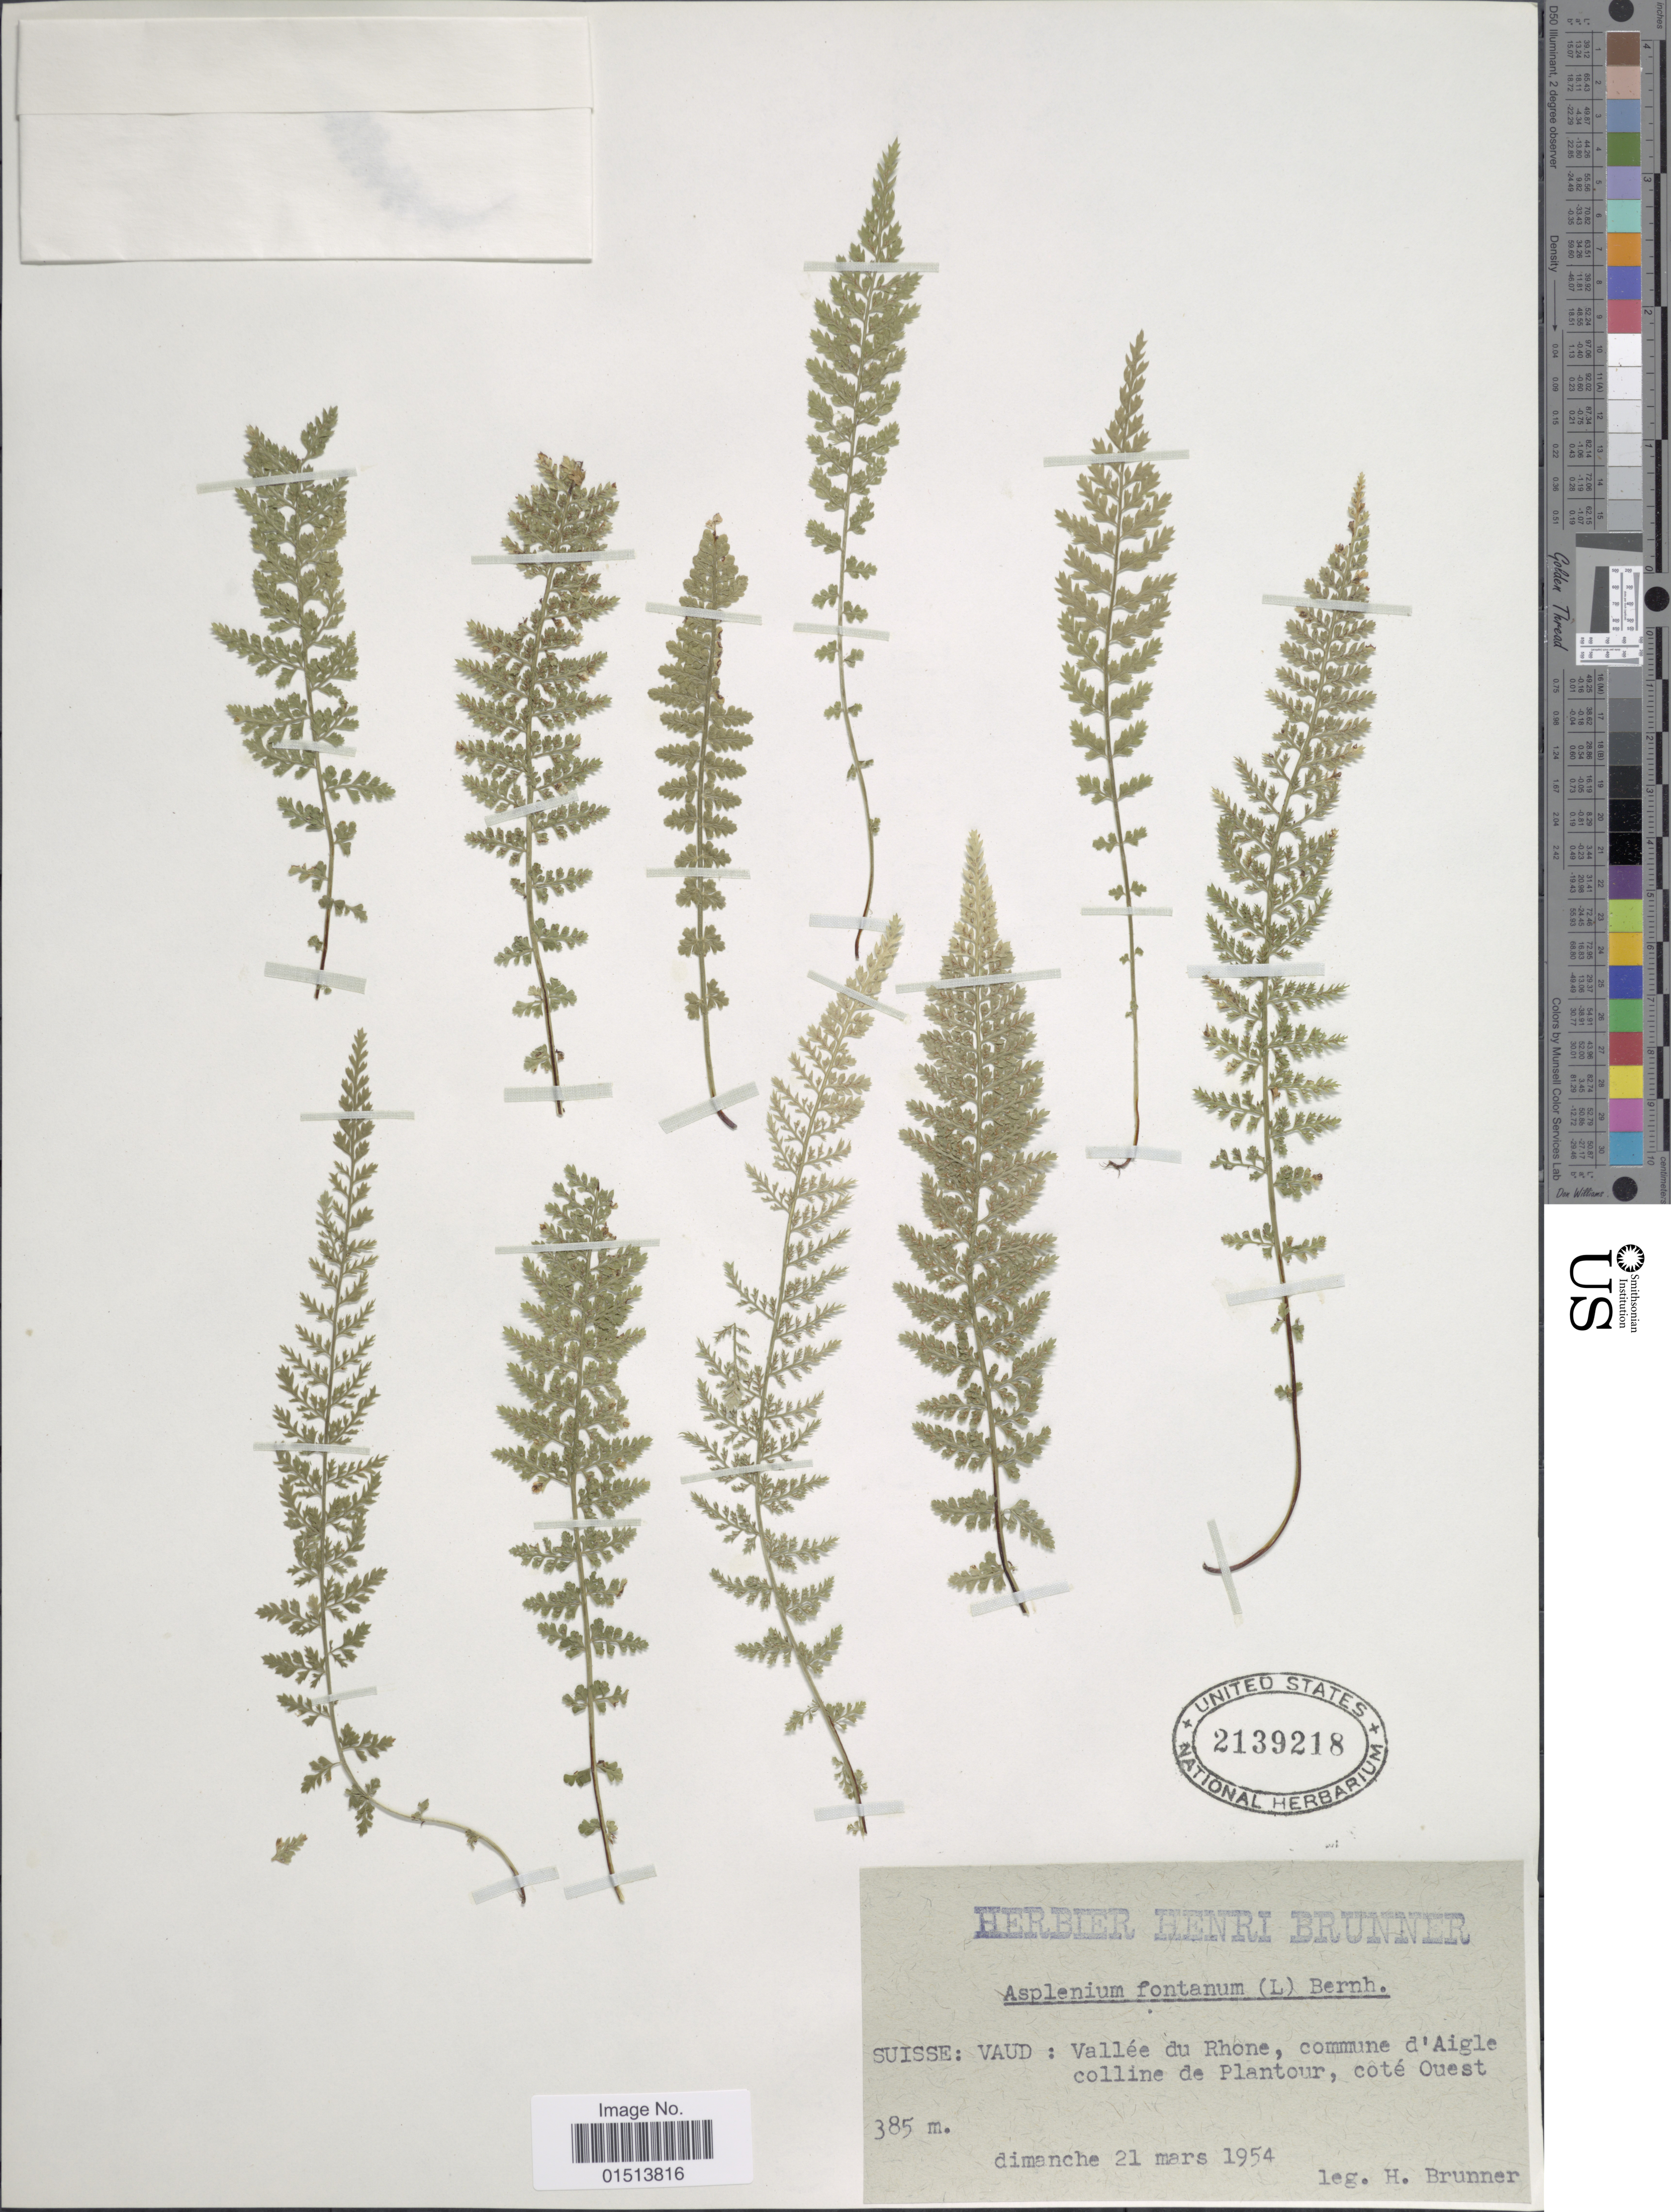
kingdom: Plantae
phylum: Tracheophyta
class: Polypodiopsida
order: Polypodiales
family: Aspleniaceae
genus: Asplenium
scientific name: Asplenium fontanum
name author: (L.) Bernh.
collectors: H. Brunner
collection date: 1954-03-21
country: Switzerland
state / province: Vaud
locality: Vallee du Rhone, commune d'Aigle colline de Plantour, cote Ouest.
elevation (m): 385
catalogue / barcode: US 2139218